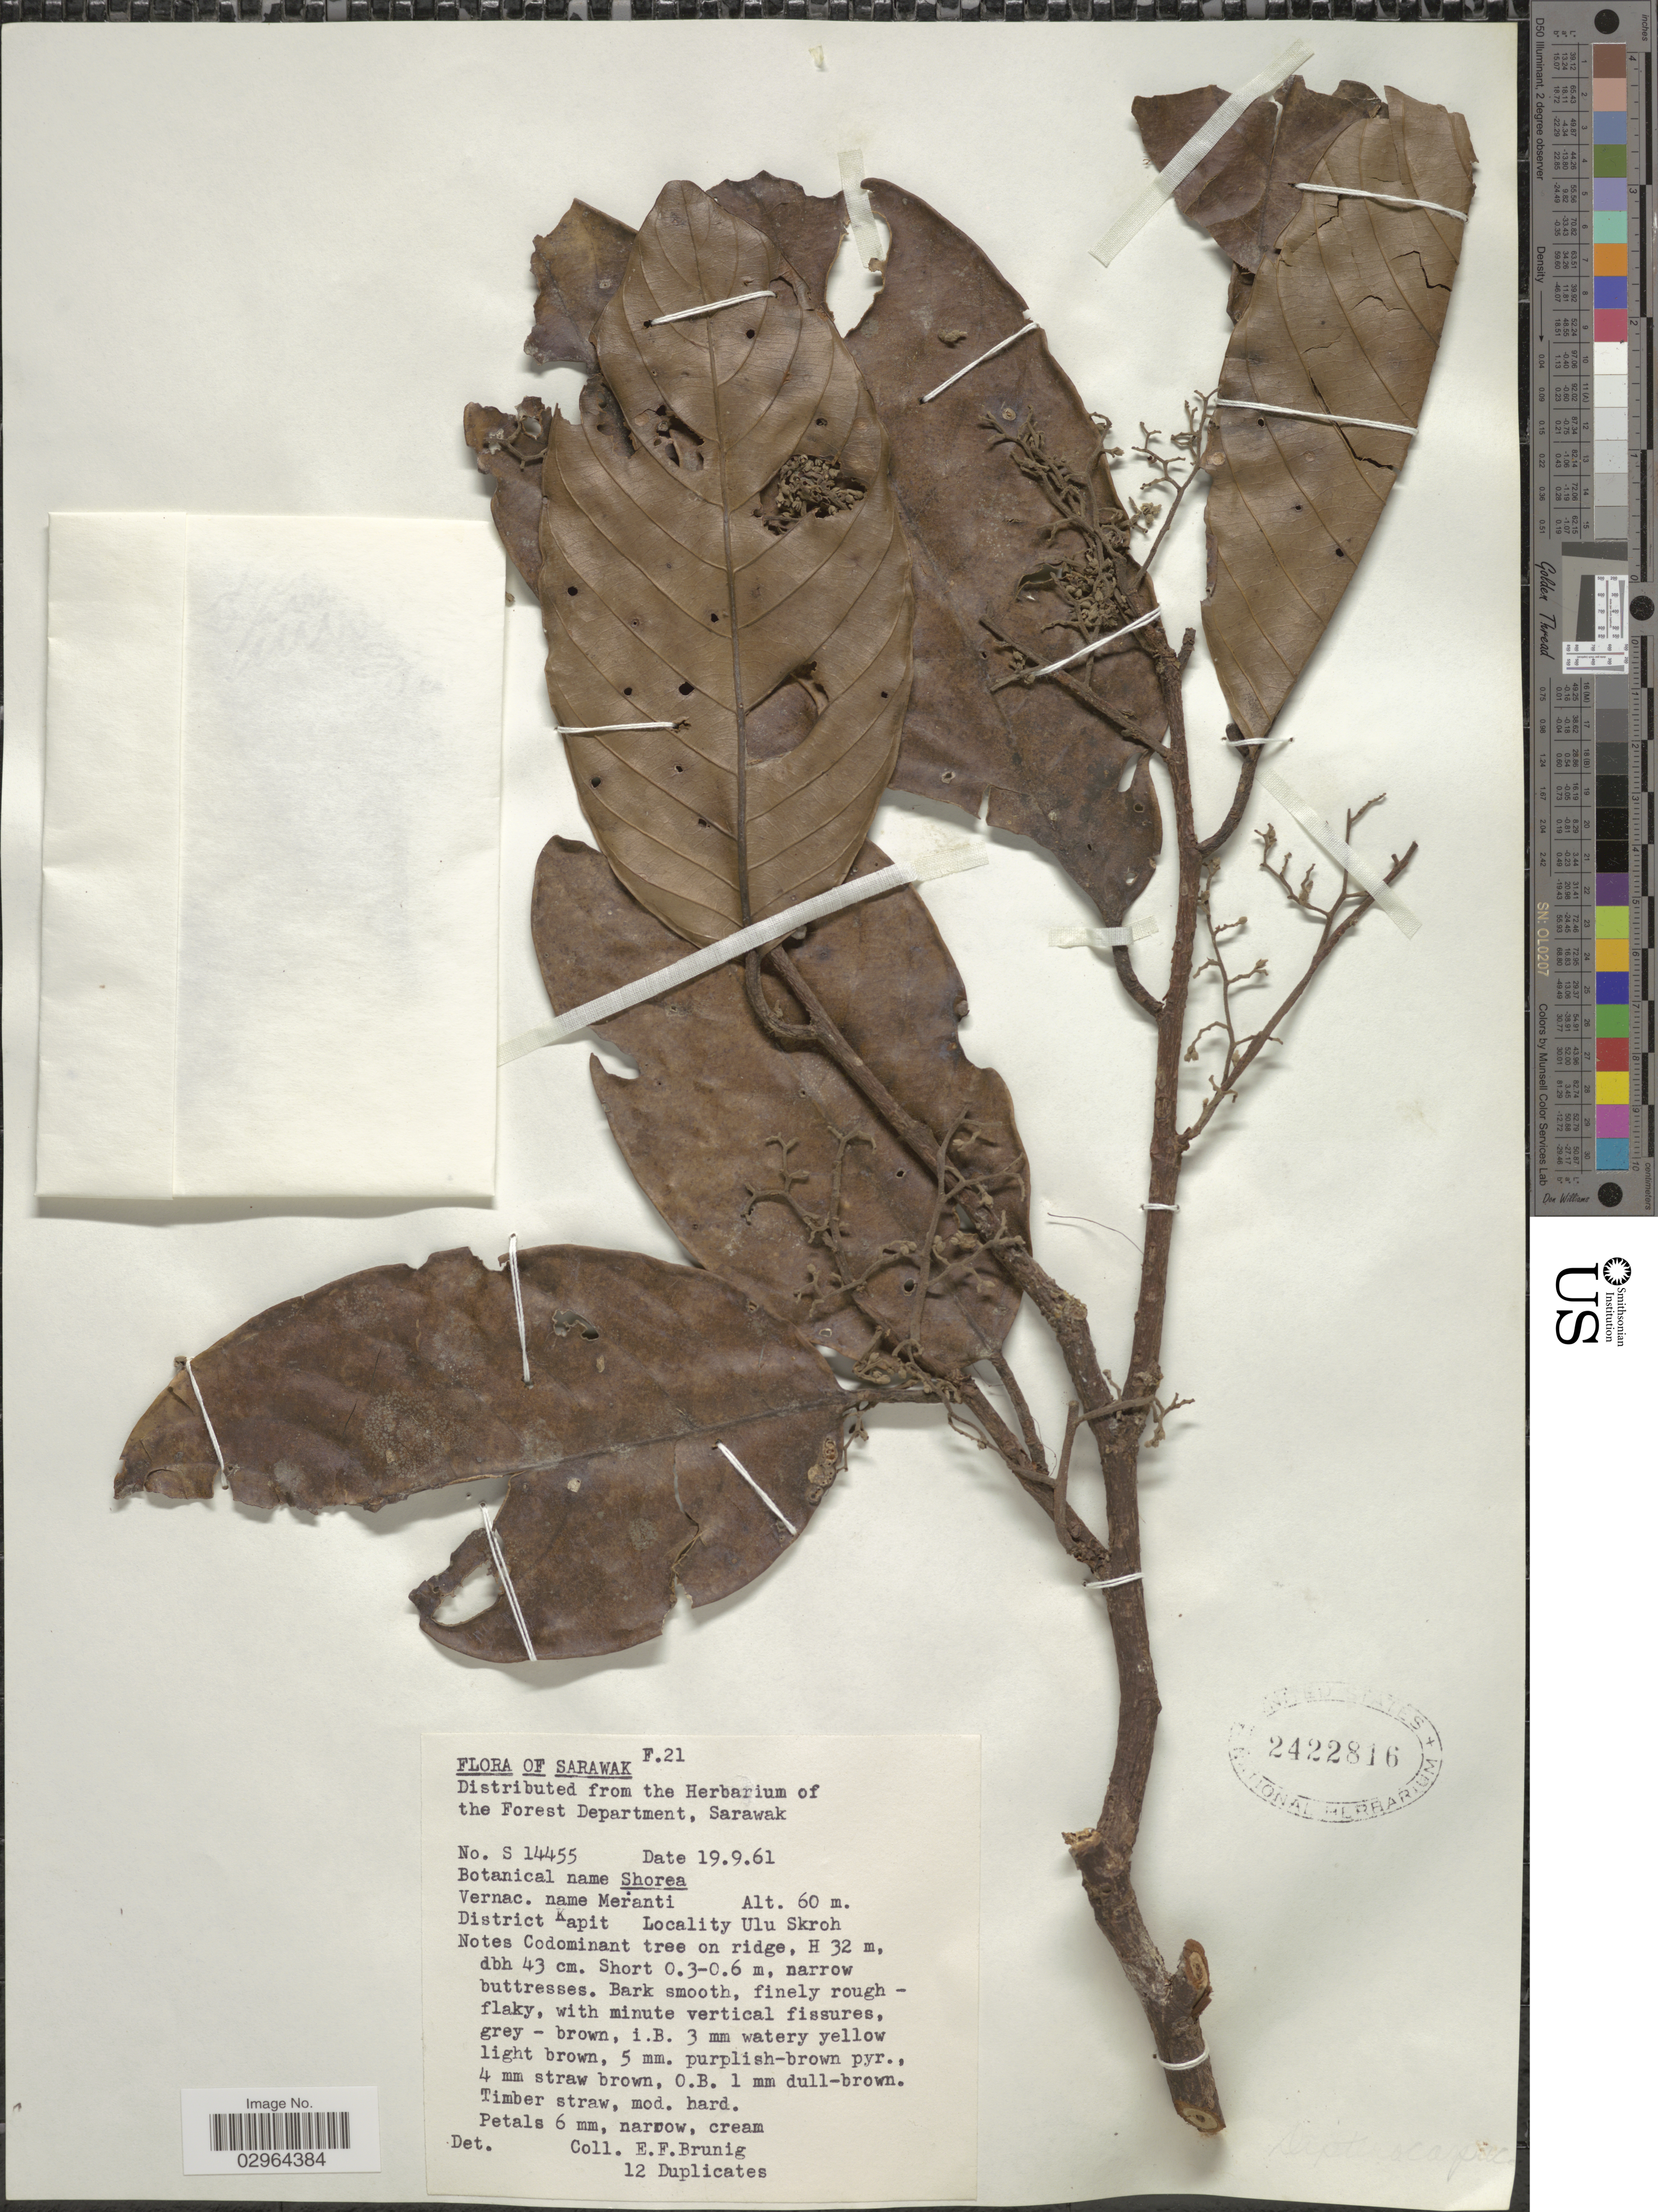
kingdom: Plantae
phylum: Tracheophyta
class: Magnoliopsida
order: Malvales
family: Dipterocarpaceae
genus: Richetia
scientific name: Richetia iliasii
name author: (P.S. Ashton) P.S. Ashton & J. Heck.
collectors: E. Brunig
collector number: S14455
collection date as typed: Transcribed d/m/y: 19/9/61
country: Malaysia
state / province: Sarawak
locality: District Kapit, Ulu Skroh.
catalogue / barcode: US 2422816